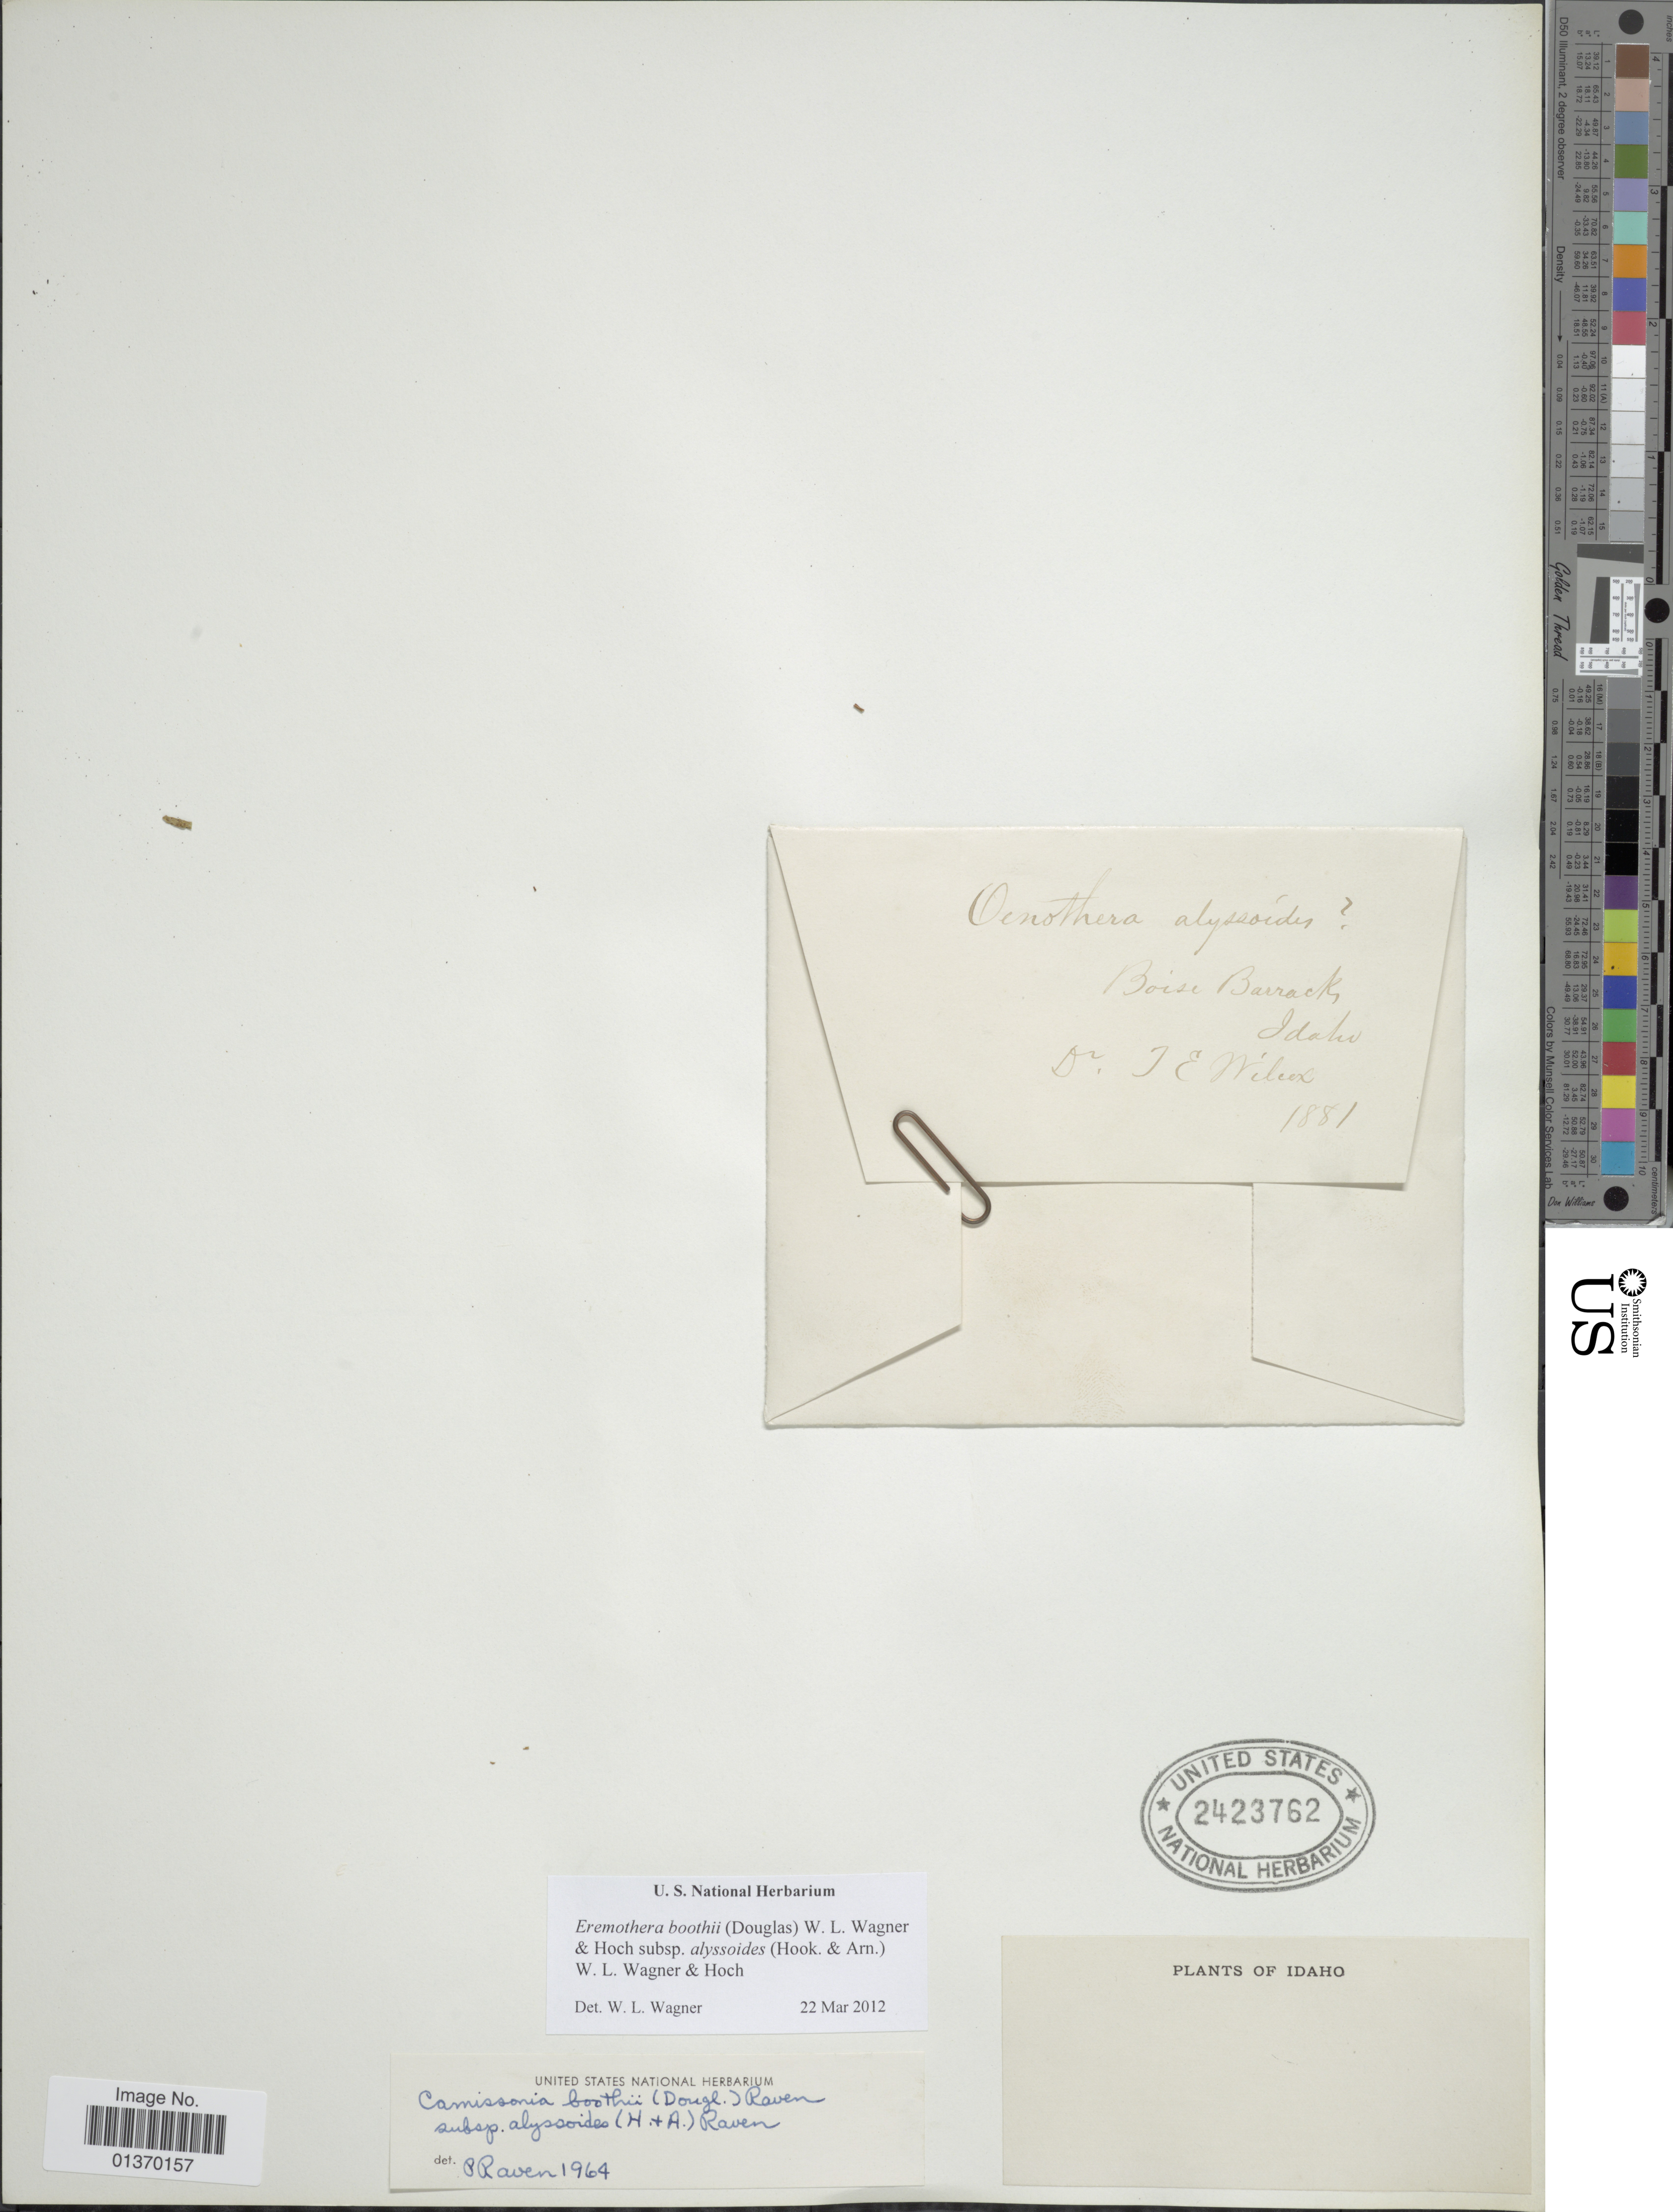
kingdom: Plantae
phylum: Tracheophyta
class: Magnoliopsida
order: Myrtales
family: Onagraceae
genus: Eremothera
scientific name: Eremothera boothii subsp. alyssoides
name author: (Hook. & Arn.) W.L. Wagner & Hoch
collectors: T. E. Wilcox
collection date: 1881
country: United States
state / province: Idaho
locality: Boise Barracks.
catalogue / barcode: US 2423762